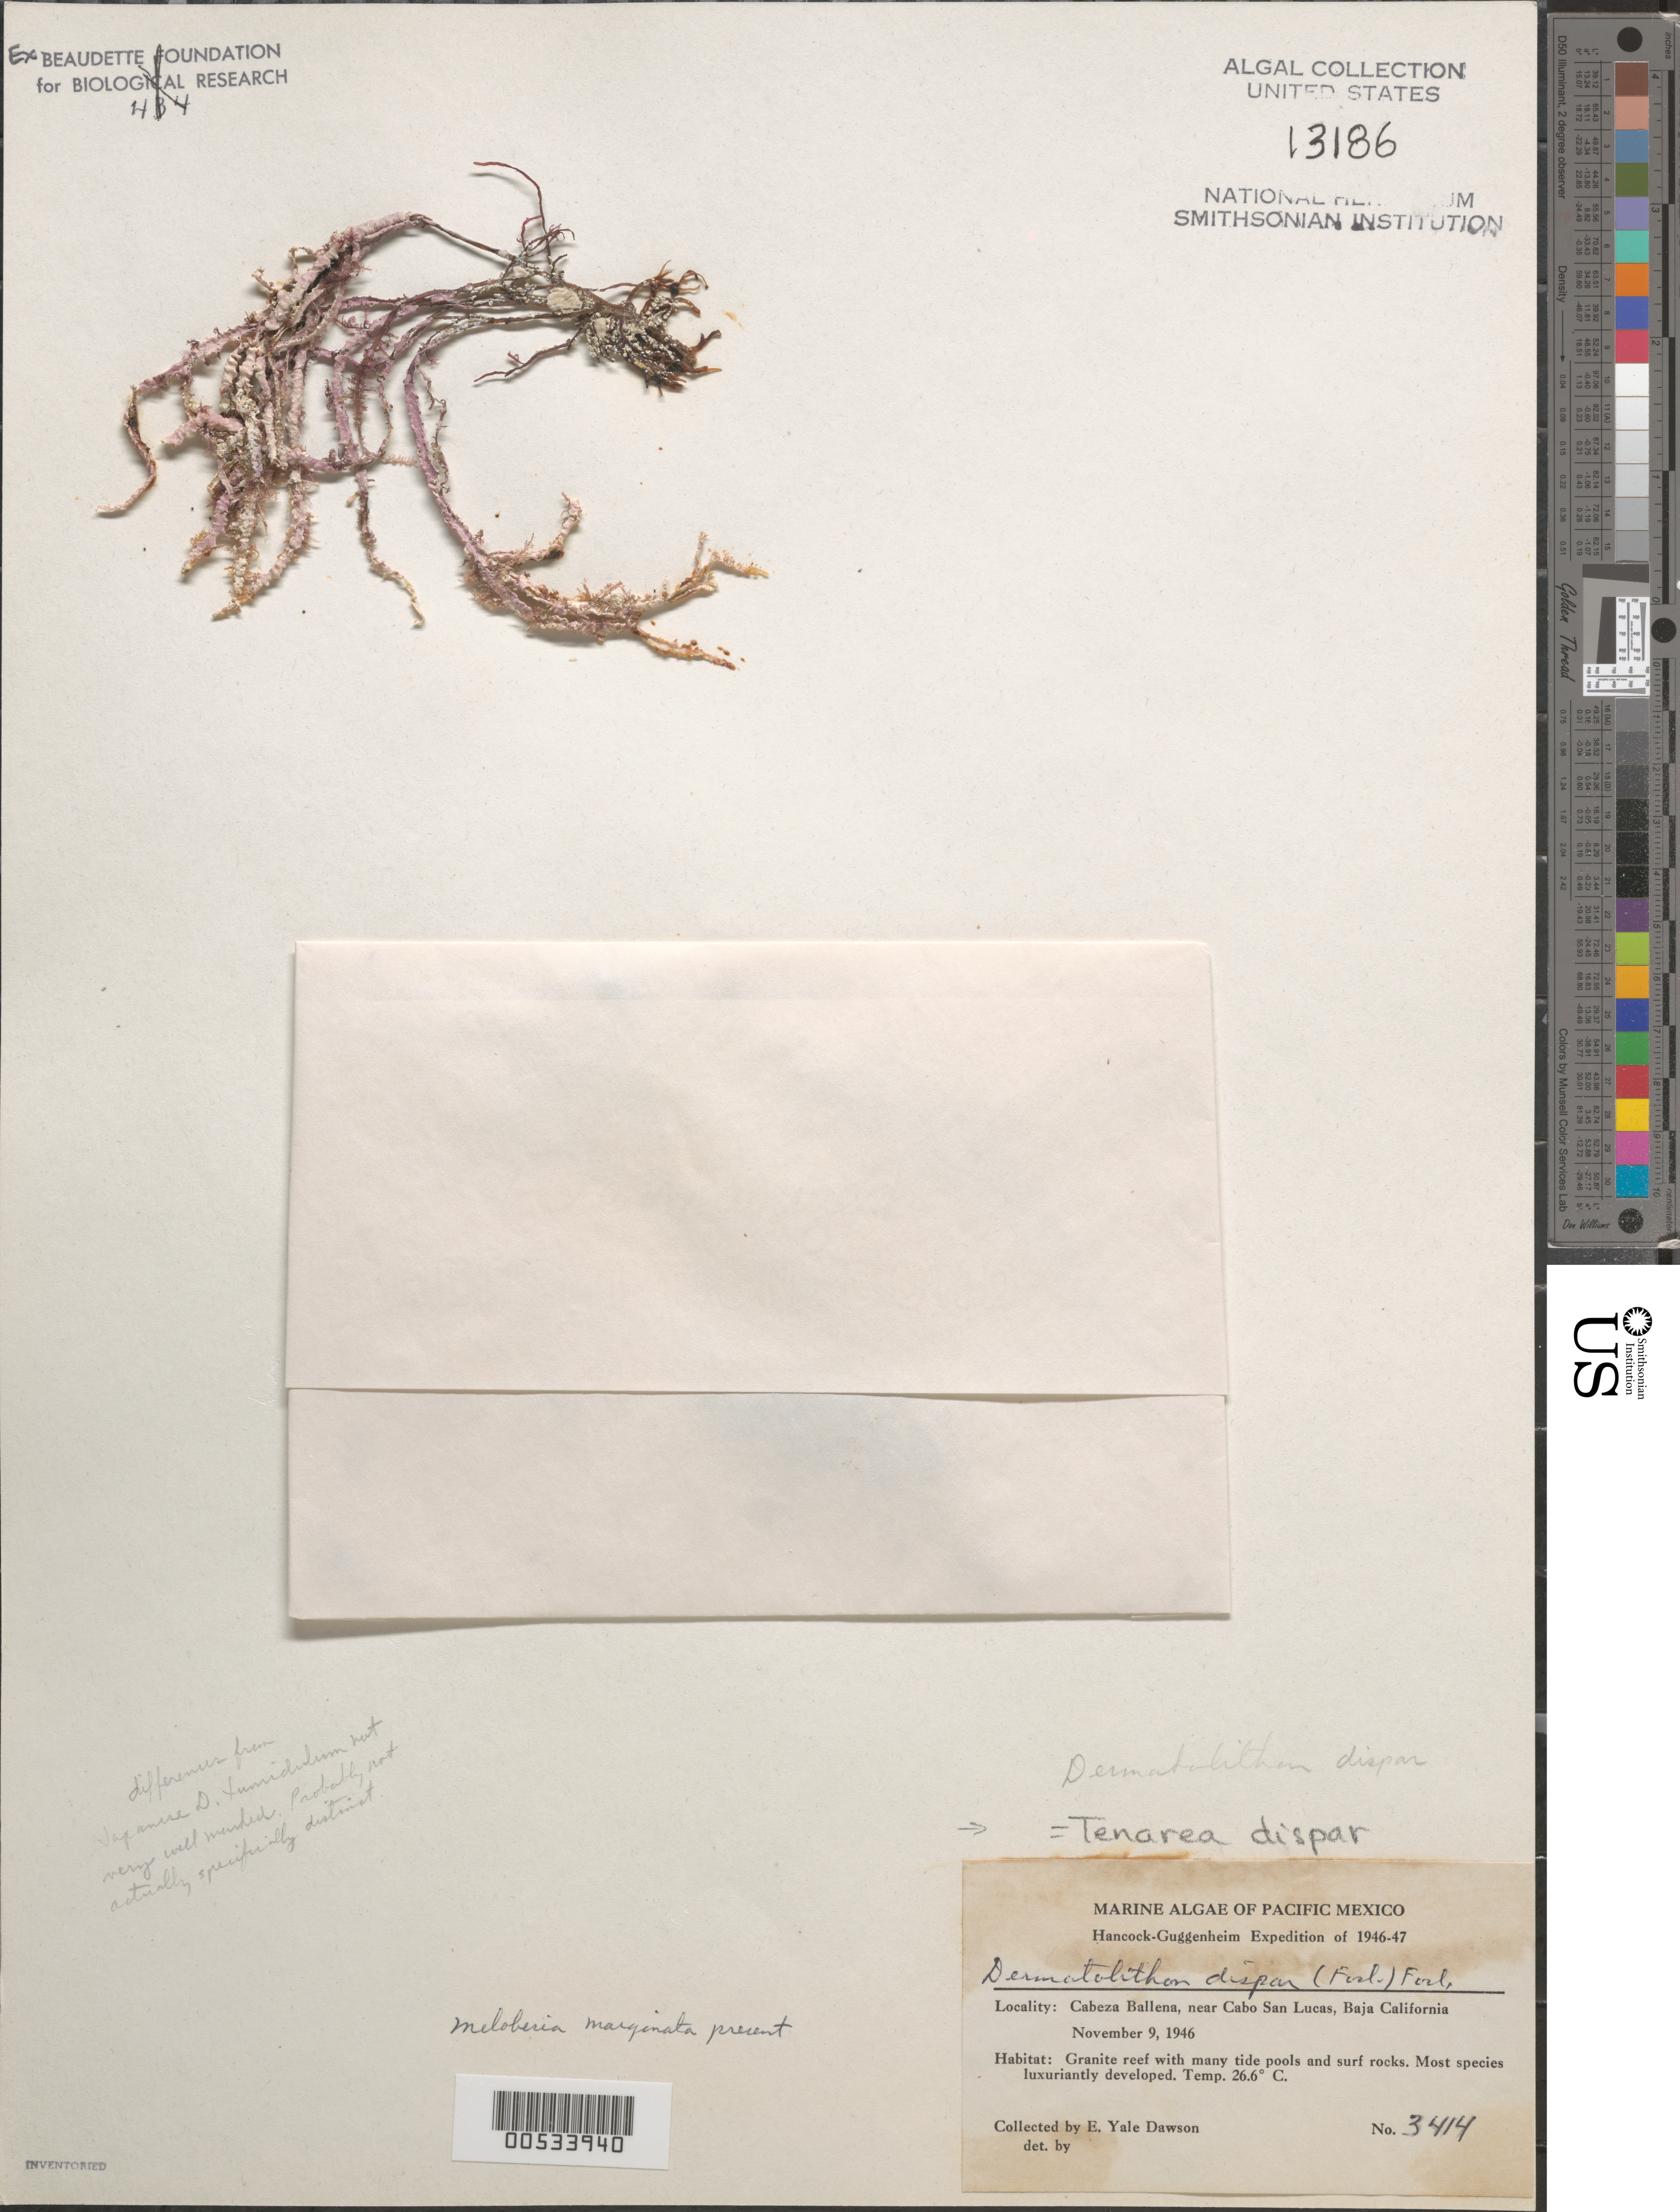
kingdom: Plantae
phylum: Rhodophyta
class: Florideophyceae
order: Corallinales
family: Lithophyllaceae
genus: Lithophyllum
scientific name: Lithophyllum dispar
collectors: M. Neushul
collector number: EYD 3414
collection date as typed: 09 Nov 1946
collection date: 1946-11-09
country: Mexico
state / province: Baja California Sur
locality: Cabeza Ballena, near Cabo San Lucas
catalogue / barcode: US 13186